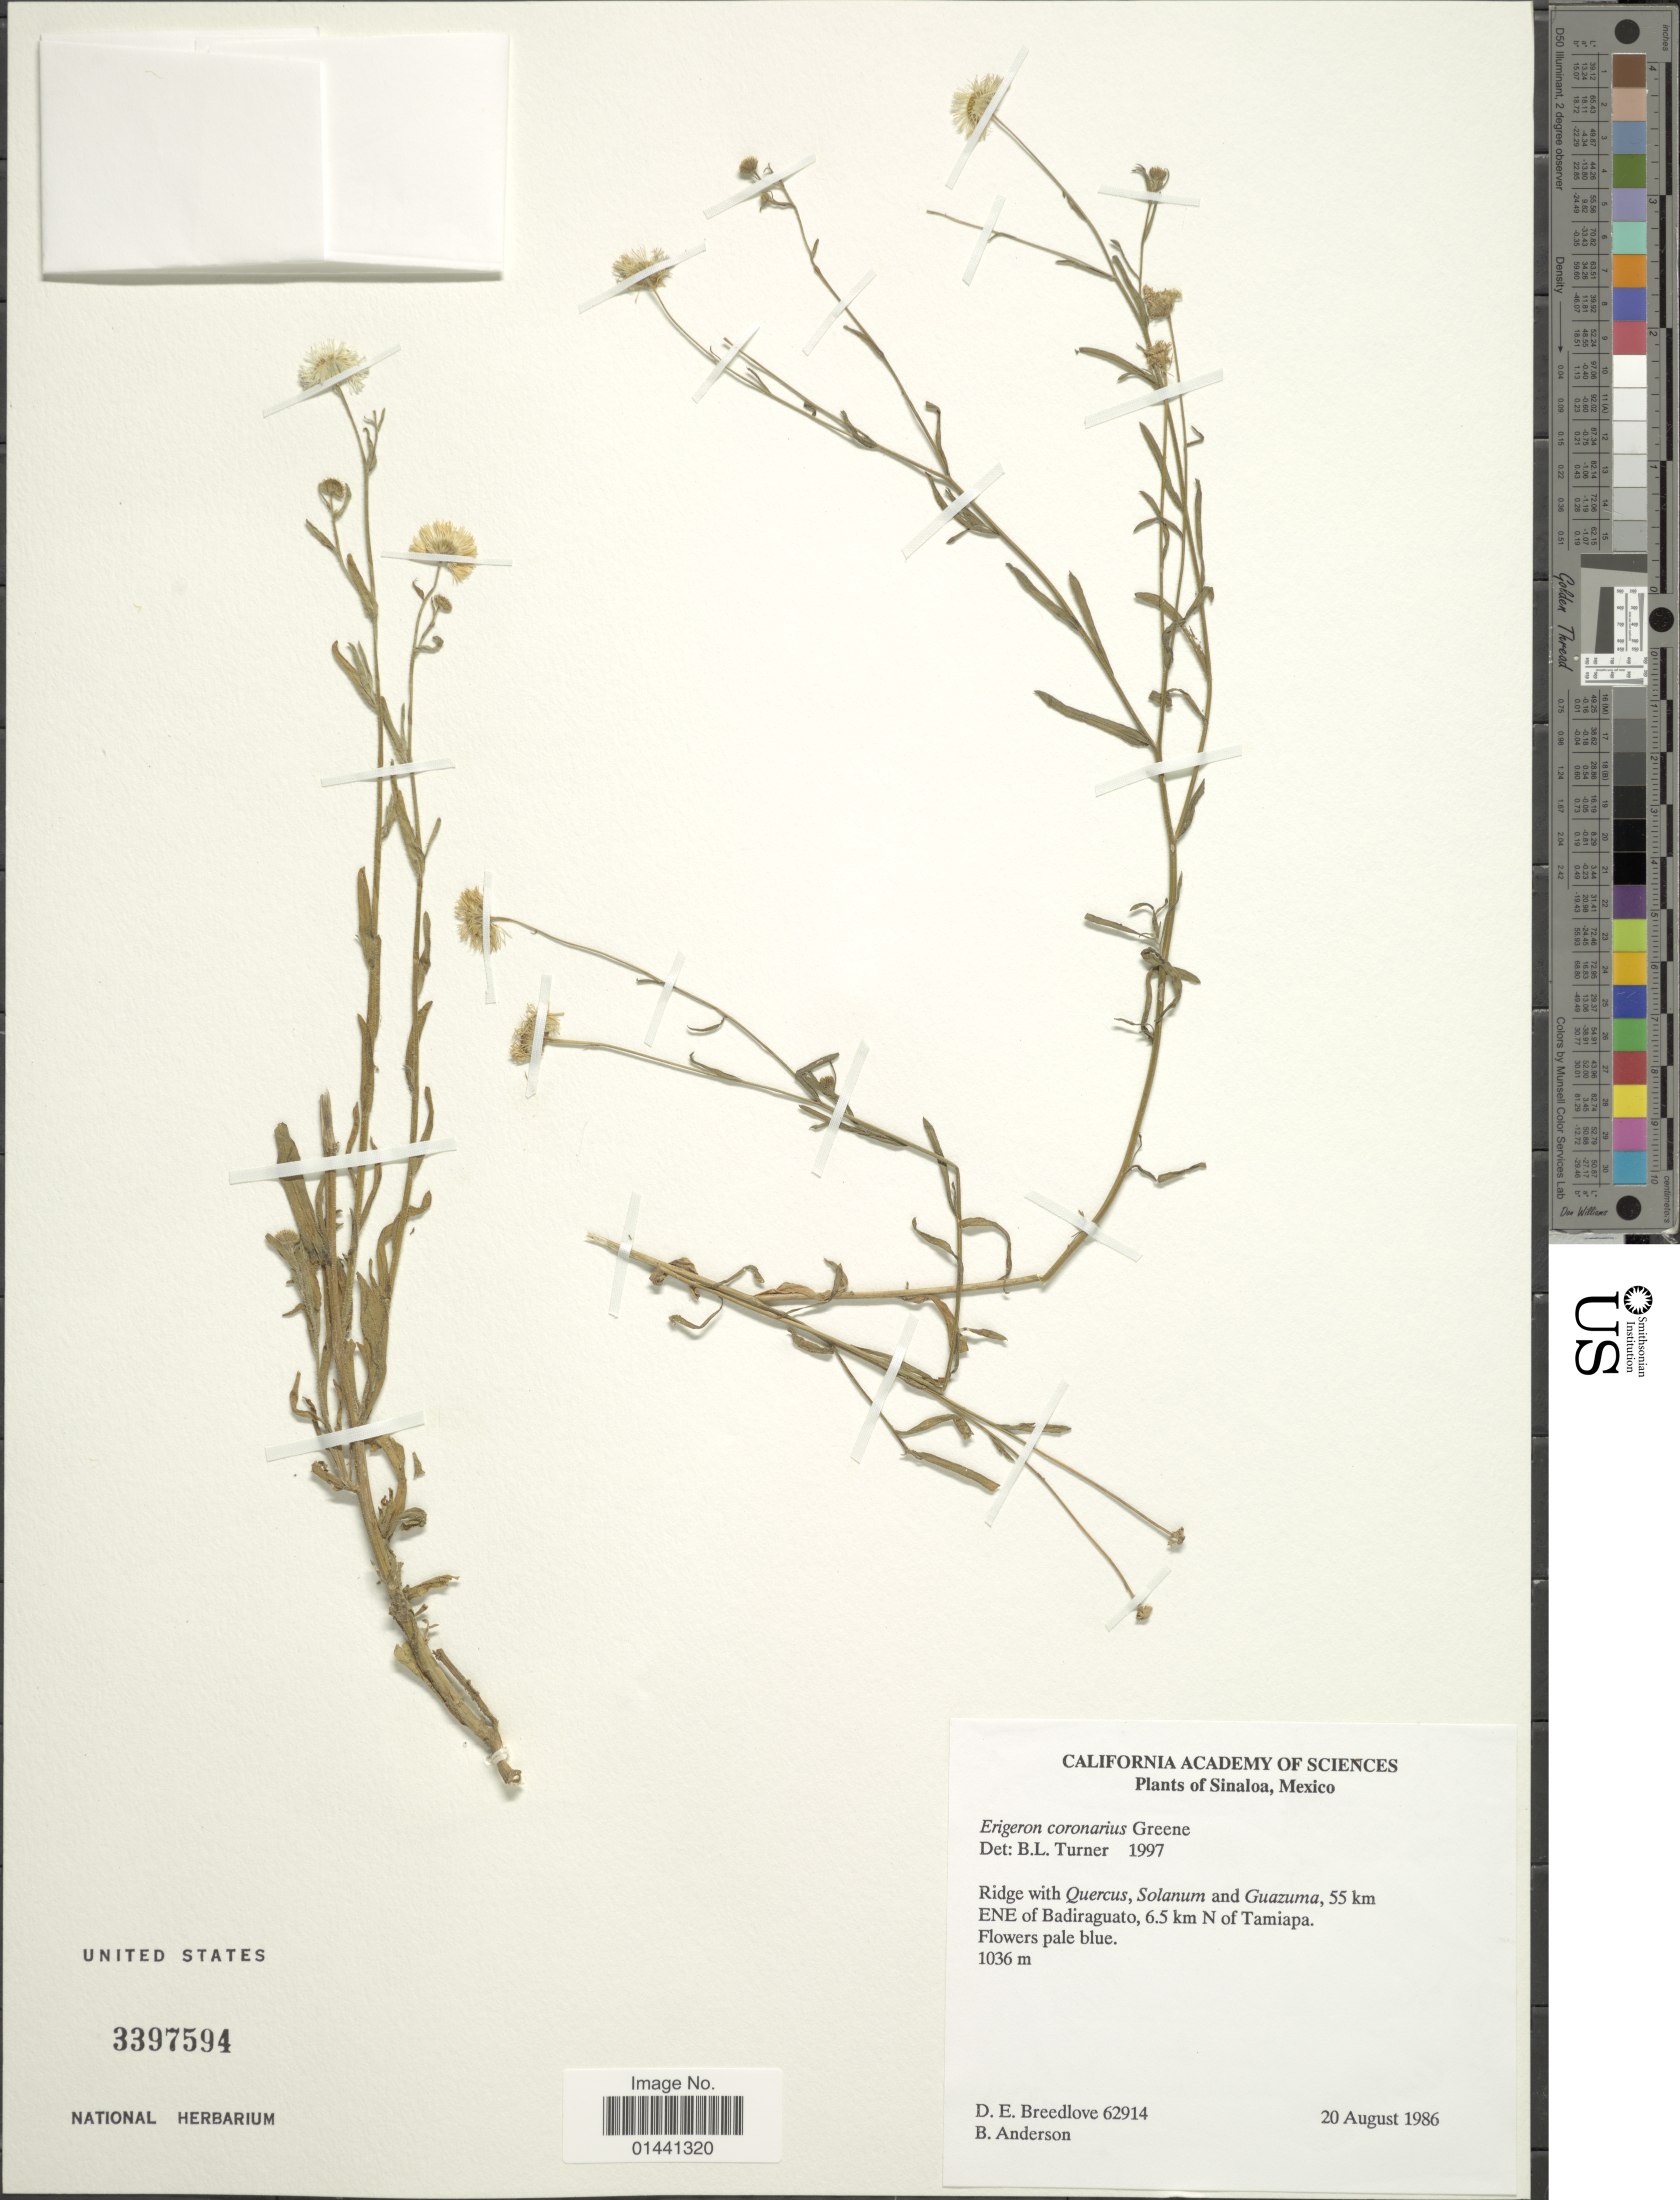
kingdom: Plantae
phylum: Tracheophyta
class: Magnoliopsida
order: Asterales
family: Asteraceae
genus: Erigeron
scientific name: Erigeron coronarius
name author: Greene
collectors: D. E. Breedlove & B. Anderson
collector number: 62914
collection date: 1986-08-20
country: Mexico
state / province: Sinaloa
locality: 55 km ENE of Badiraguato, 6.5 km N of Tamiapa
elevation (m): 1036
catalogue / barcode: US 3397594